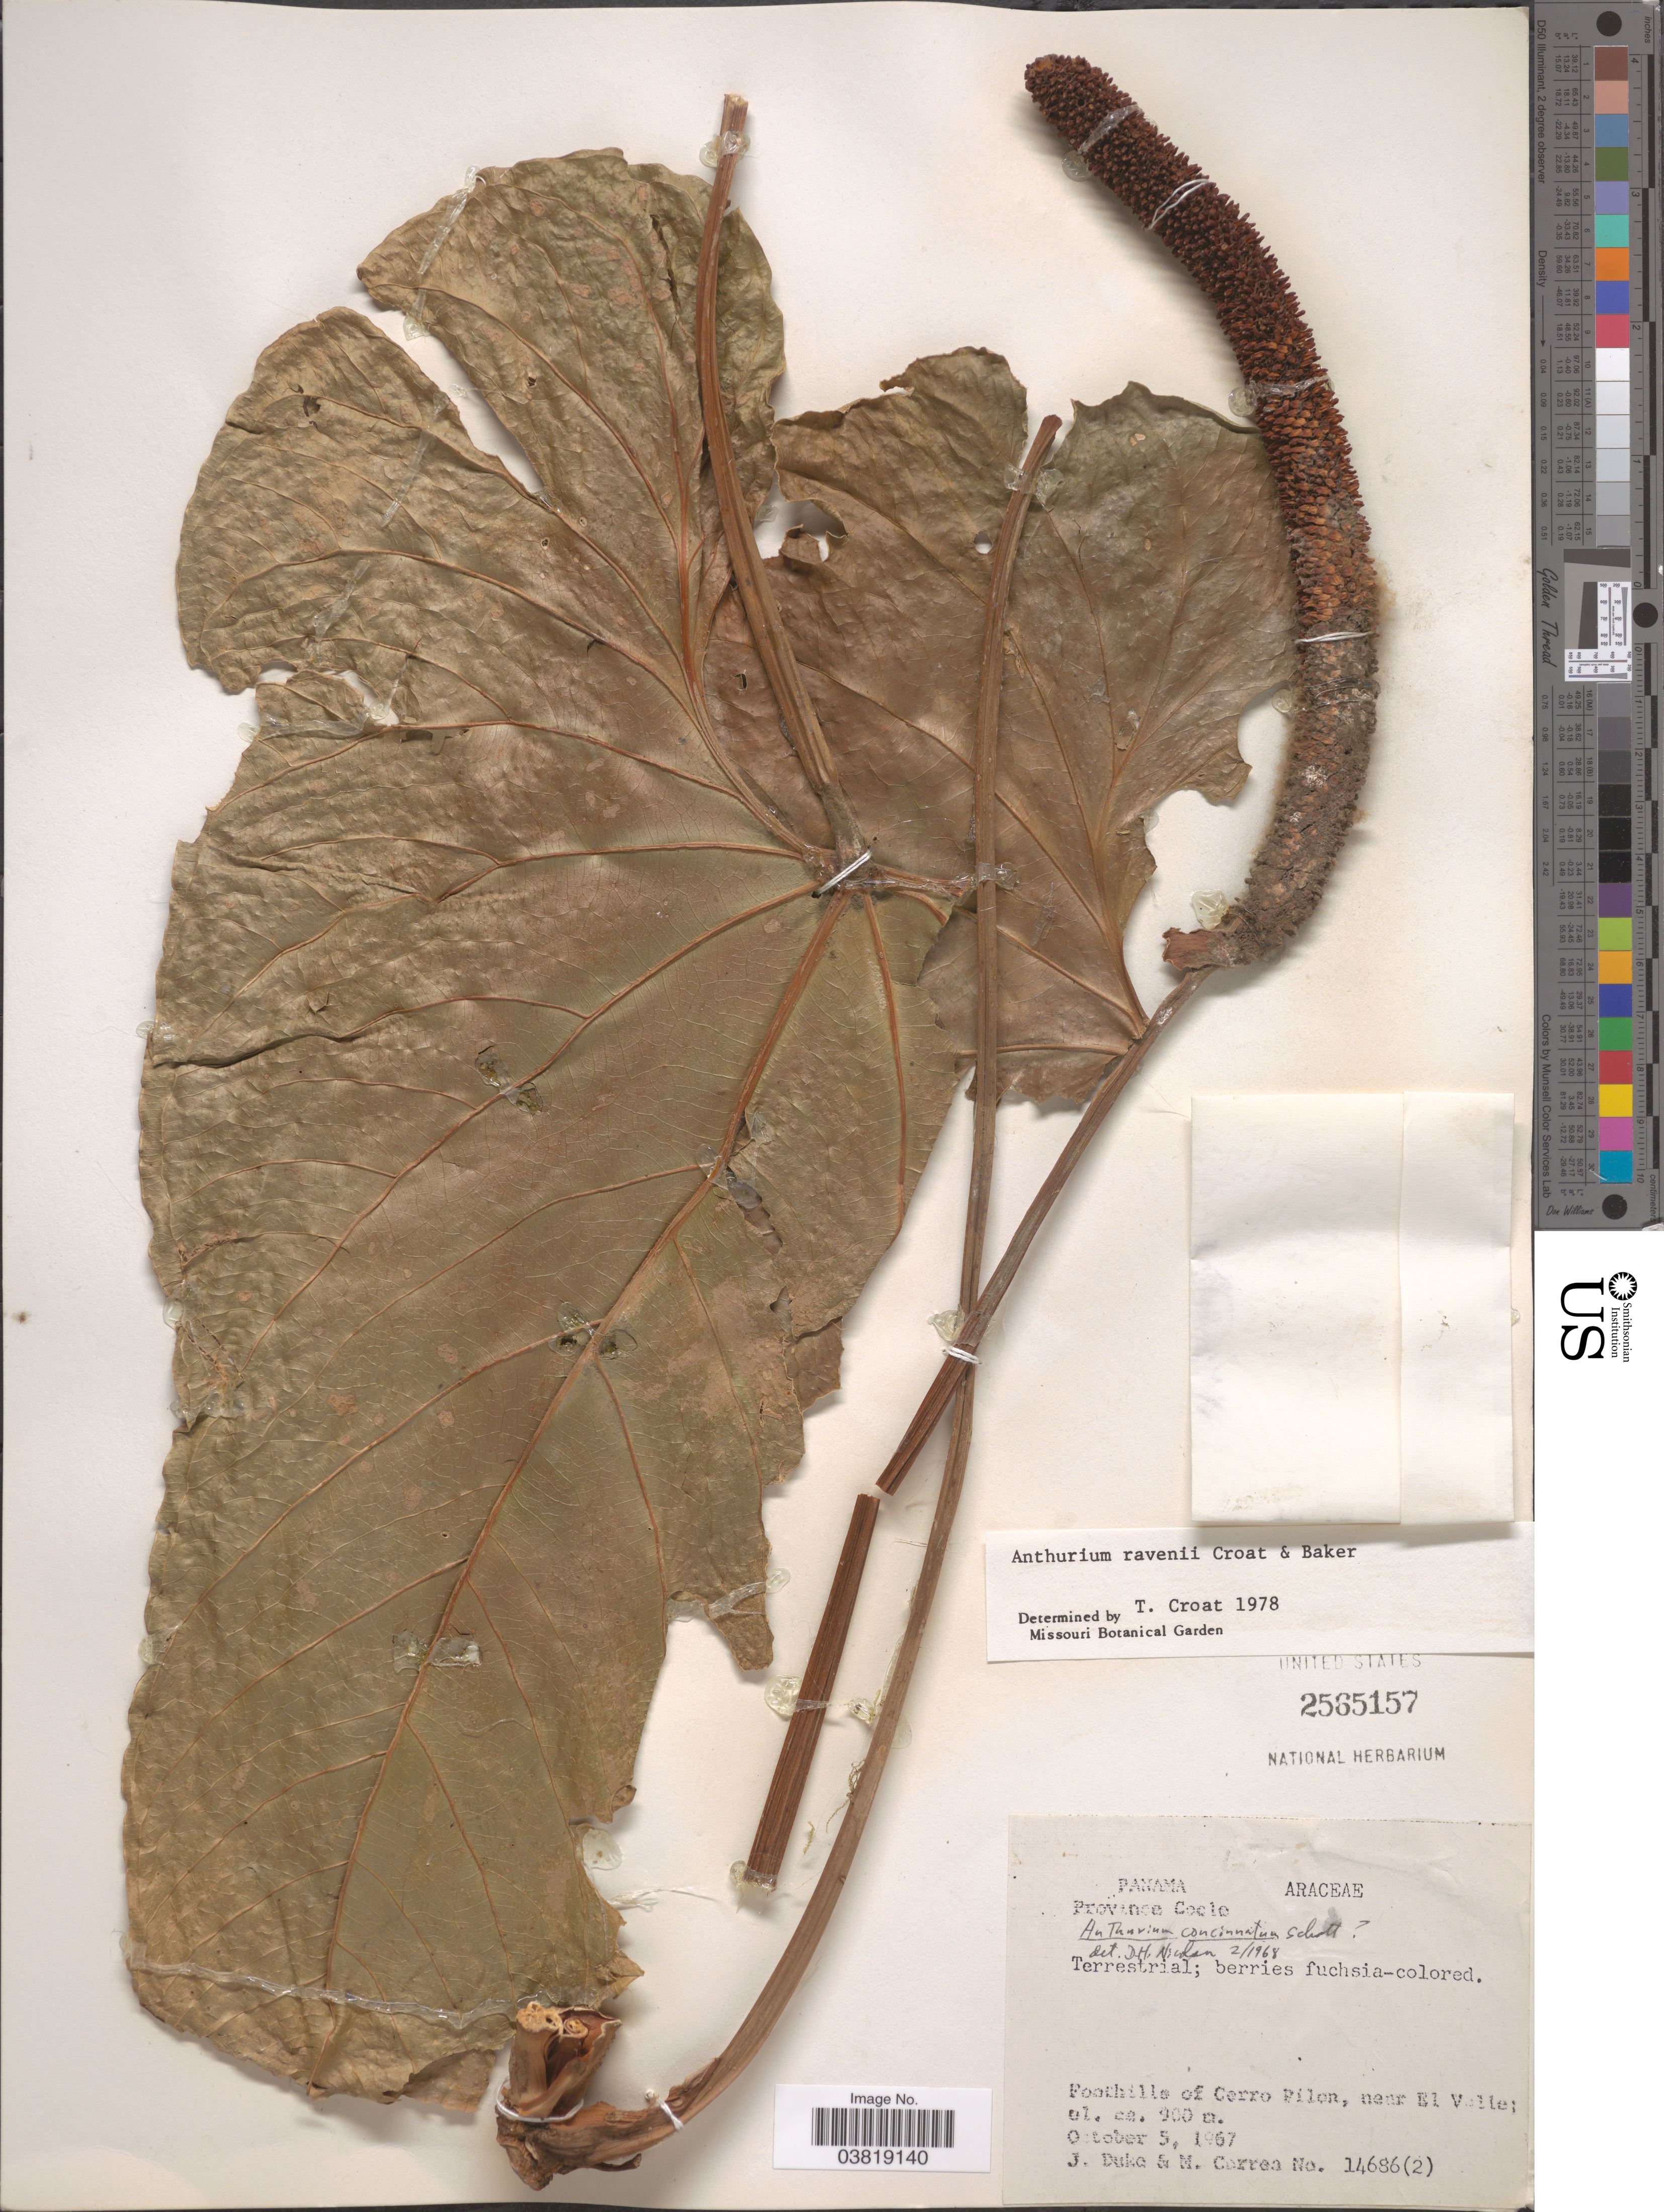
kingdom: Plantae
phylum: Tracheophyta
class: Liliopsida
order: Alismatales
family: Araceae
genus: Anthurium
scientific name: Anthurium ravenii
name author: Croat & R.A. Baker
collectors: J. Duke & M. Correa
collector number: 14686(2)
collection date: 1967-10-05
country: Panama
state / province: Cocle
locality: Foothills of Cerro Pilon, near El Valle.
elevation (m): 900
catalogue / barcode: US 2565157